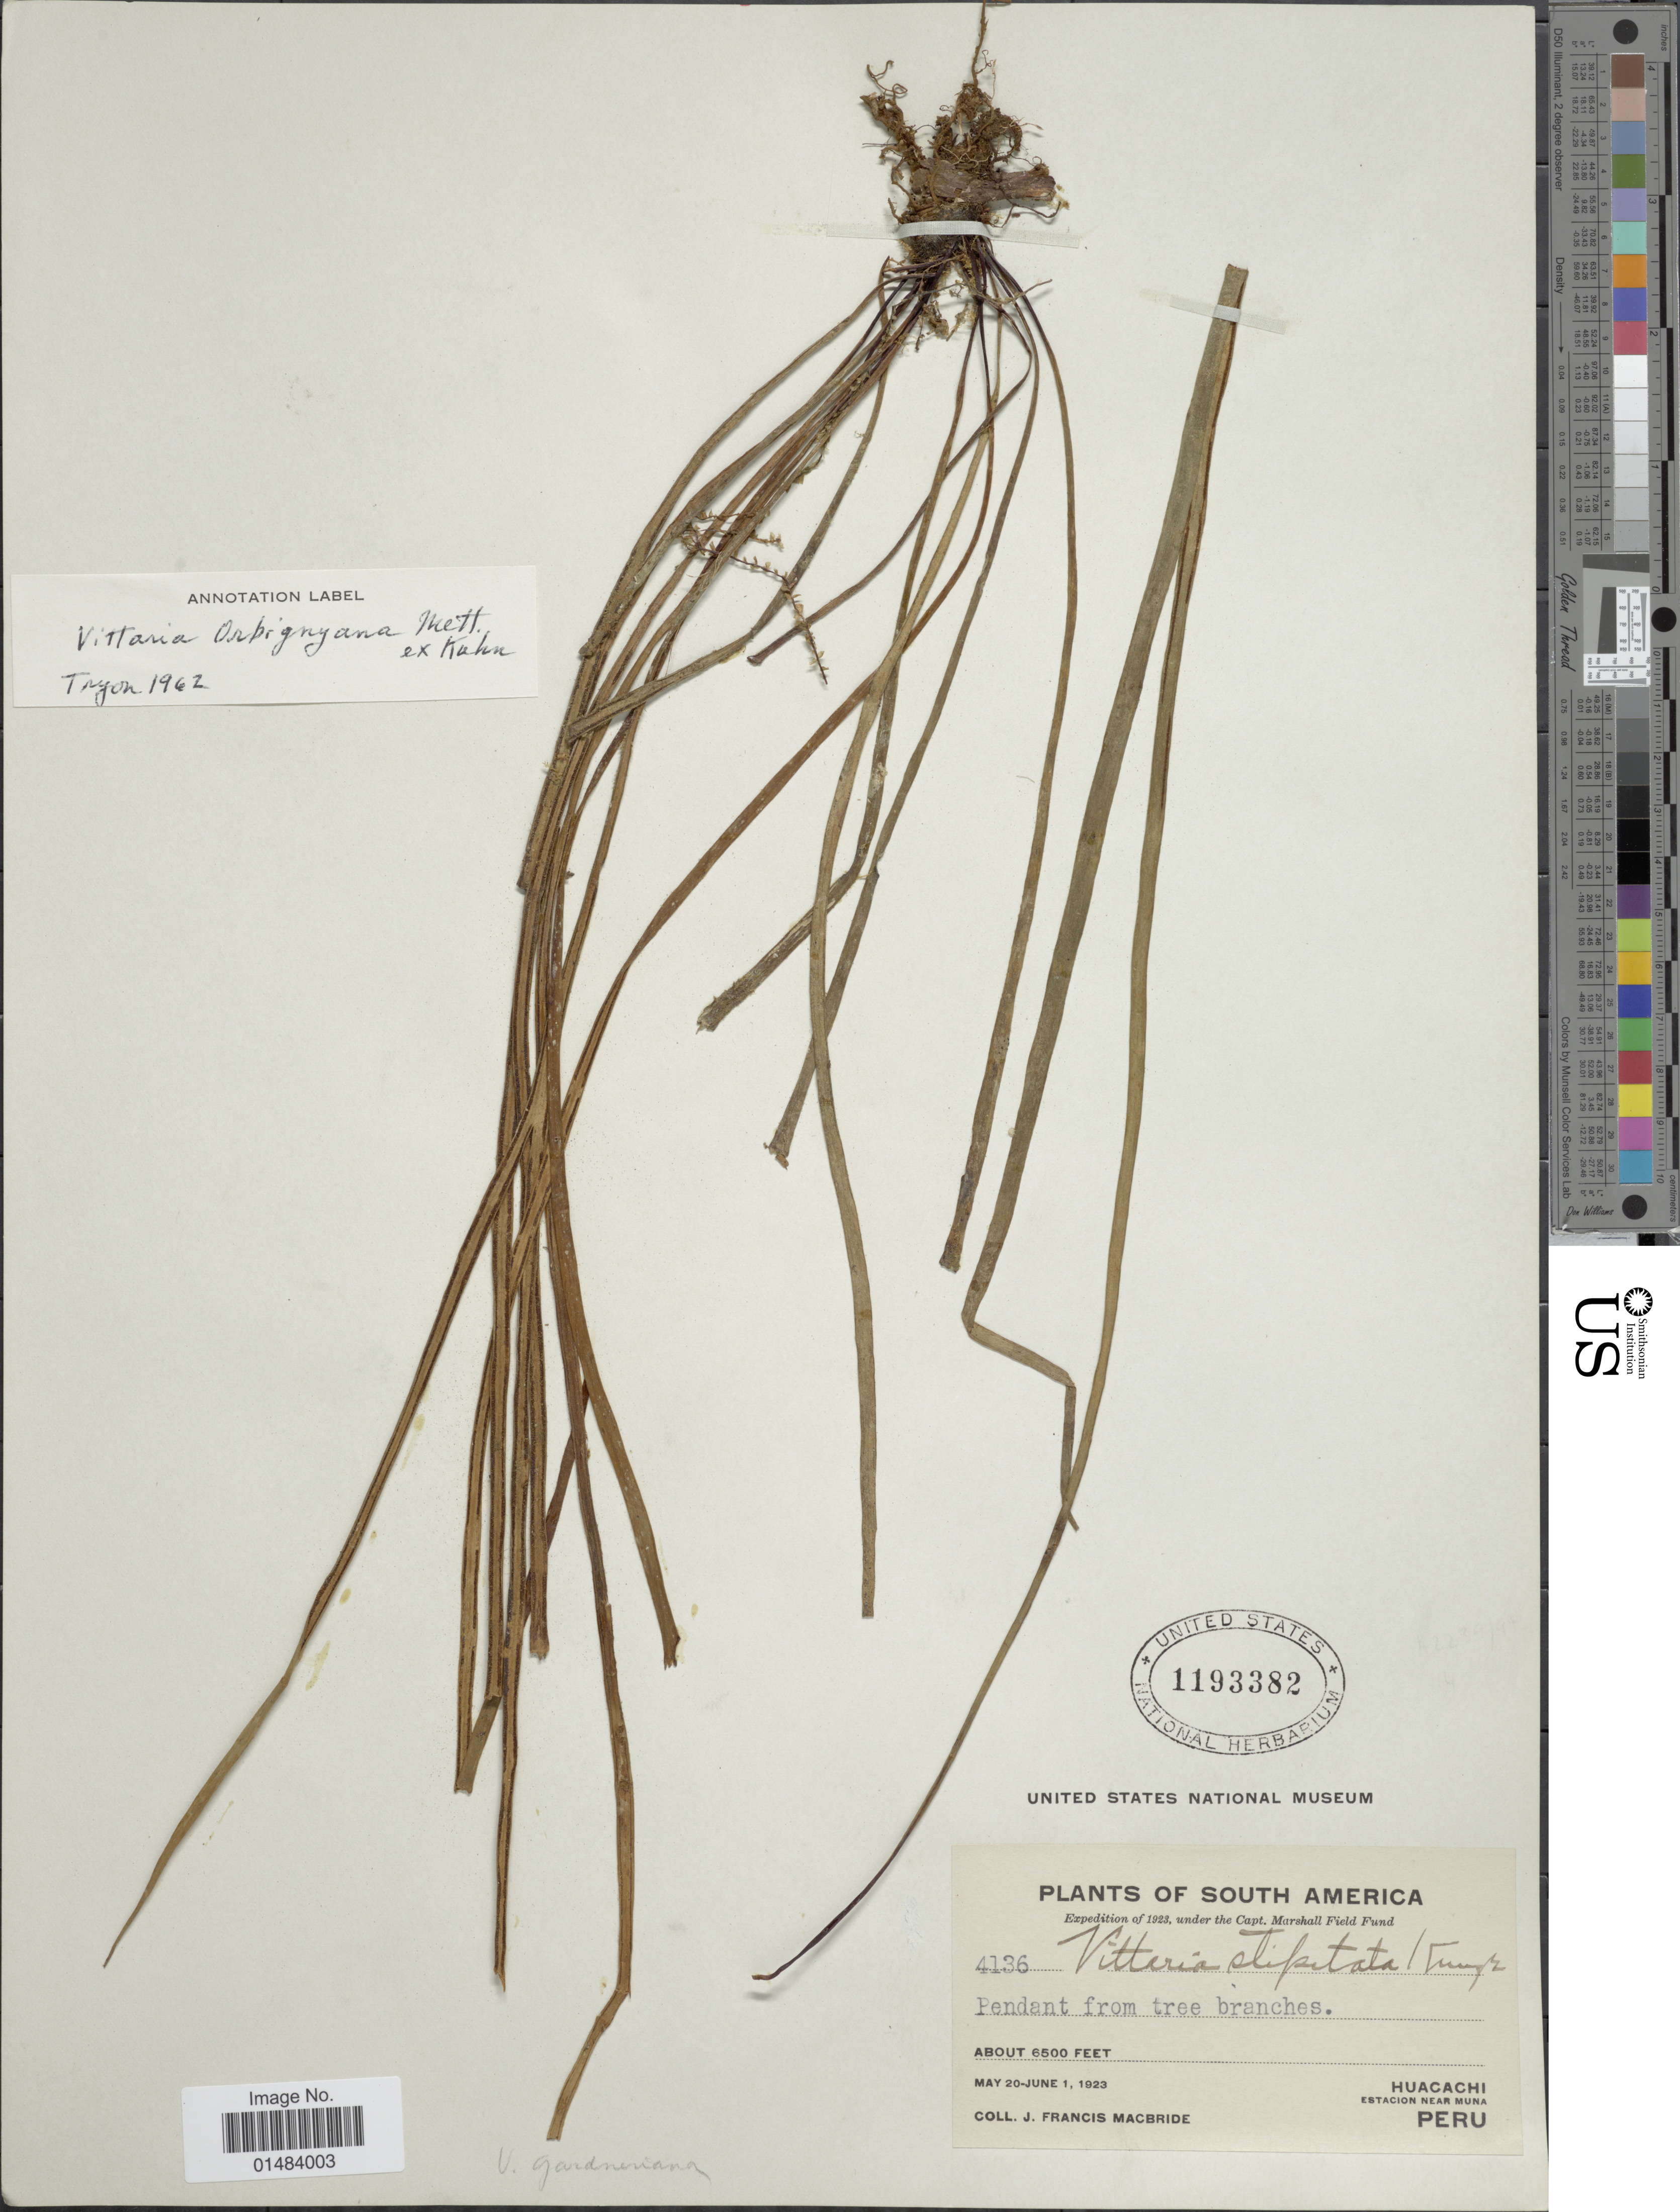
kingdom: Plantae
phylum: Tracheophyta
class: Polypodiopsida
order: Polypodiales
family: Pteridaceae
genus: Vittaria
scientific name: Vittaria gardneriana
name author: Fée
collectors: J. F. Macbride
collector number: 4136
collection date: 1923-05-20/1923-06-01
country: Peru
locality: South America, Huacachi Estacion near Muna Peru.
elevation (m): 1981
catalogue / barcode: US 1193382